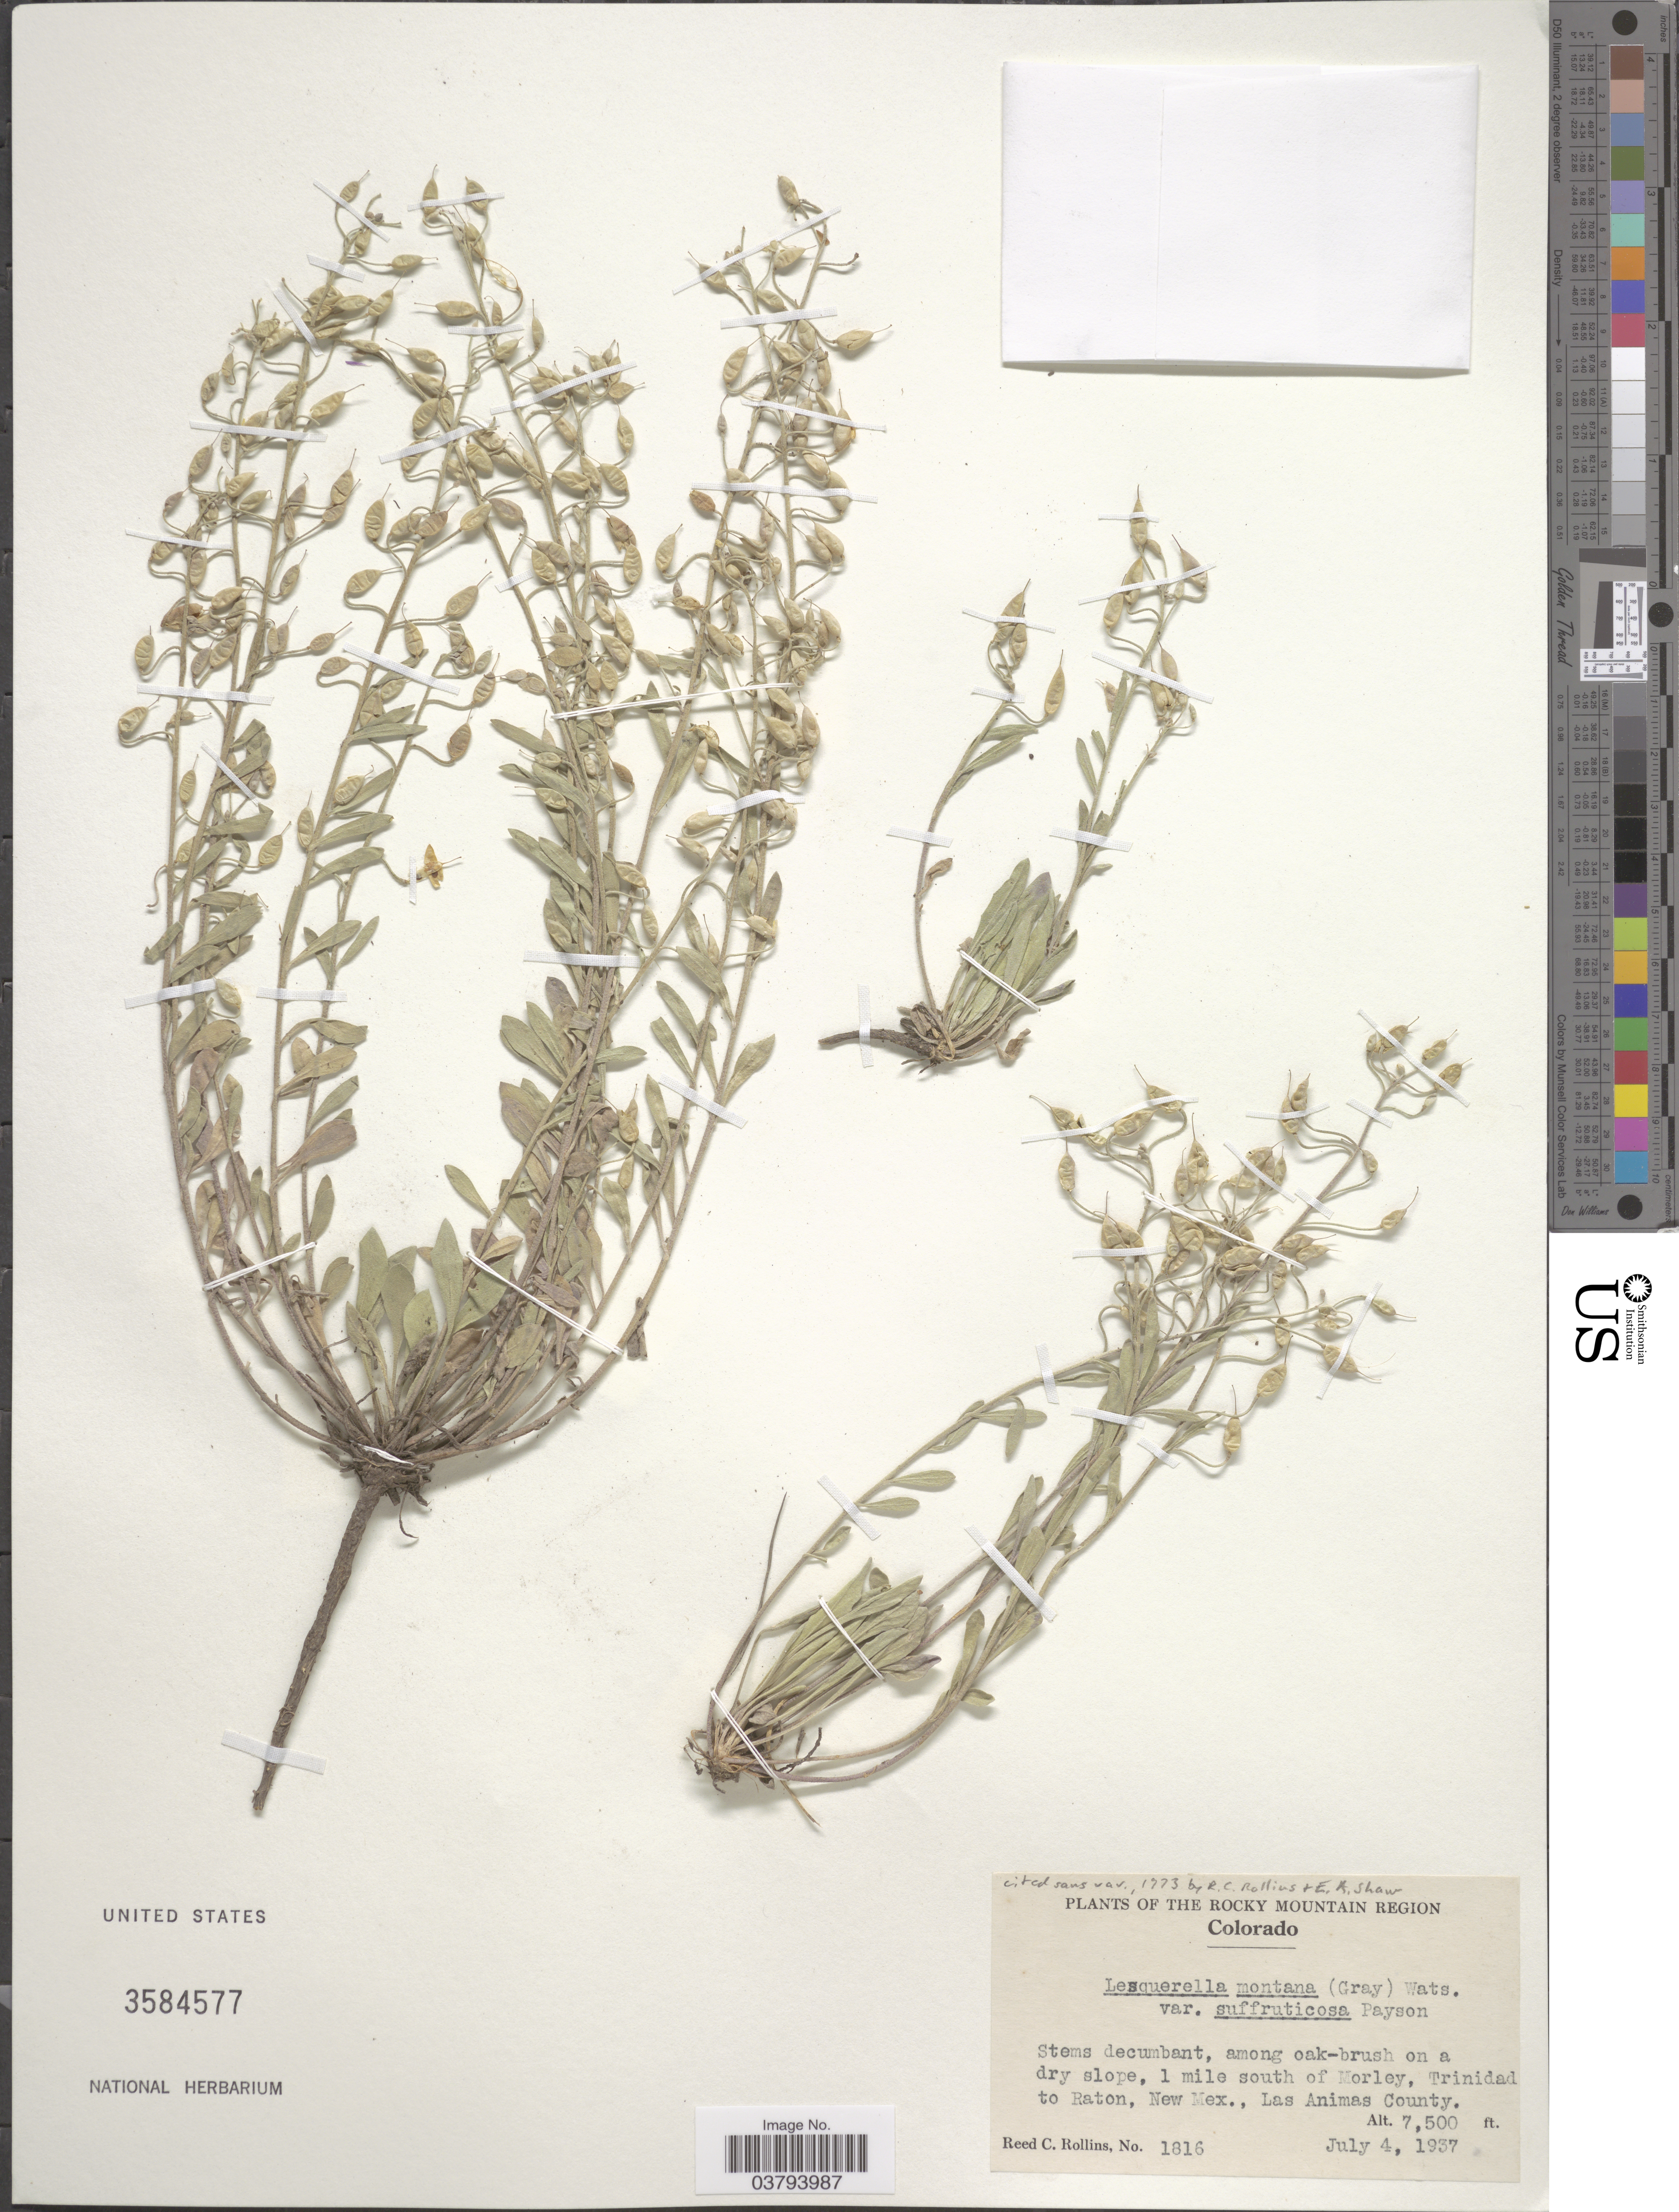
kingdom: Plantae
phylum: Tracheophyta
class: Magnoliopsida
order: Brassicales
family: Brassicaceae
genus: Lesquerella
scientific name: Lesquerella montana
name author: (A. Gray) S. Watson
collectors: R. C. Rollins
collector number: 1816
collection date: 1937-07-04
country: United States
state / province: New Mexico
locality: The Rocky Mountain Region. 1 mile south of Morley, Trinidad to Raton, New Mex., Las Animas County.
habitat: among oak-brush on a dry slope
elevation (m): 2286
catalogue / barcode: US 3584577